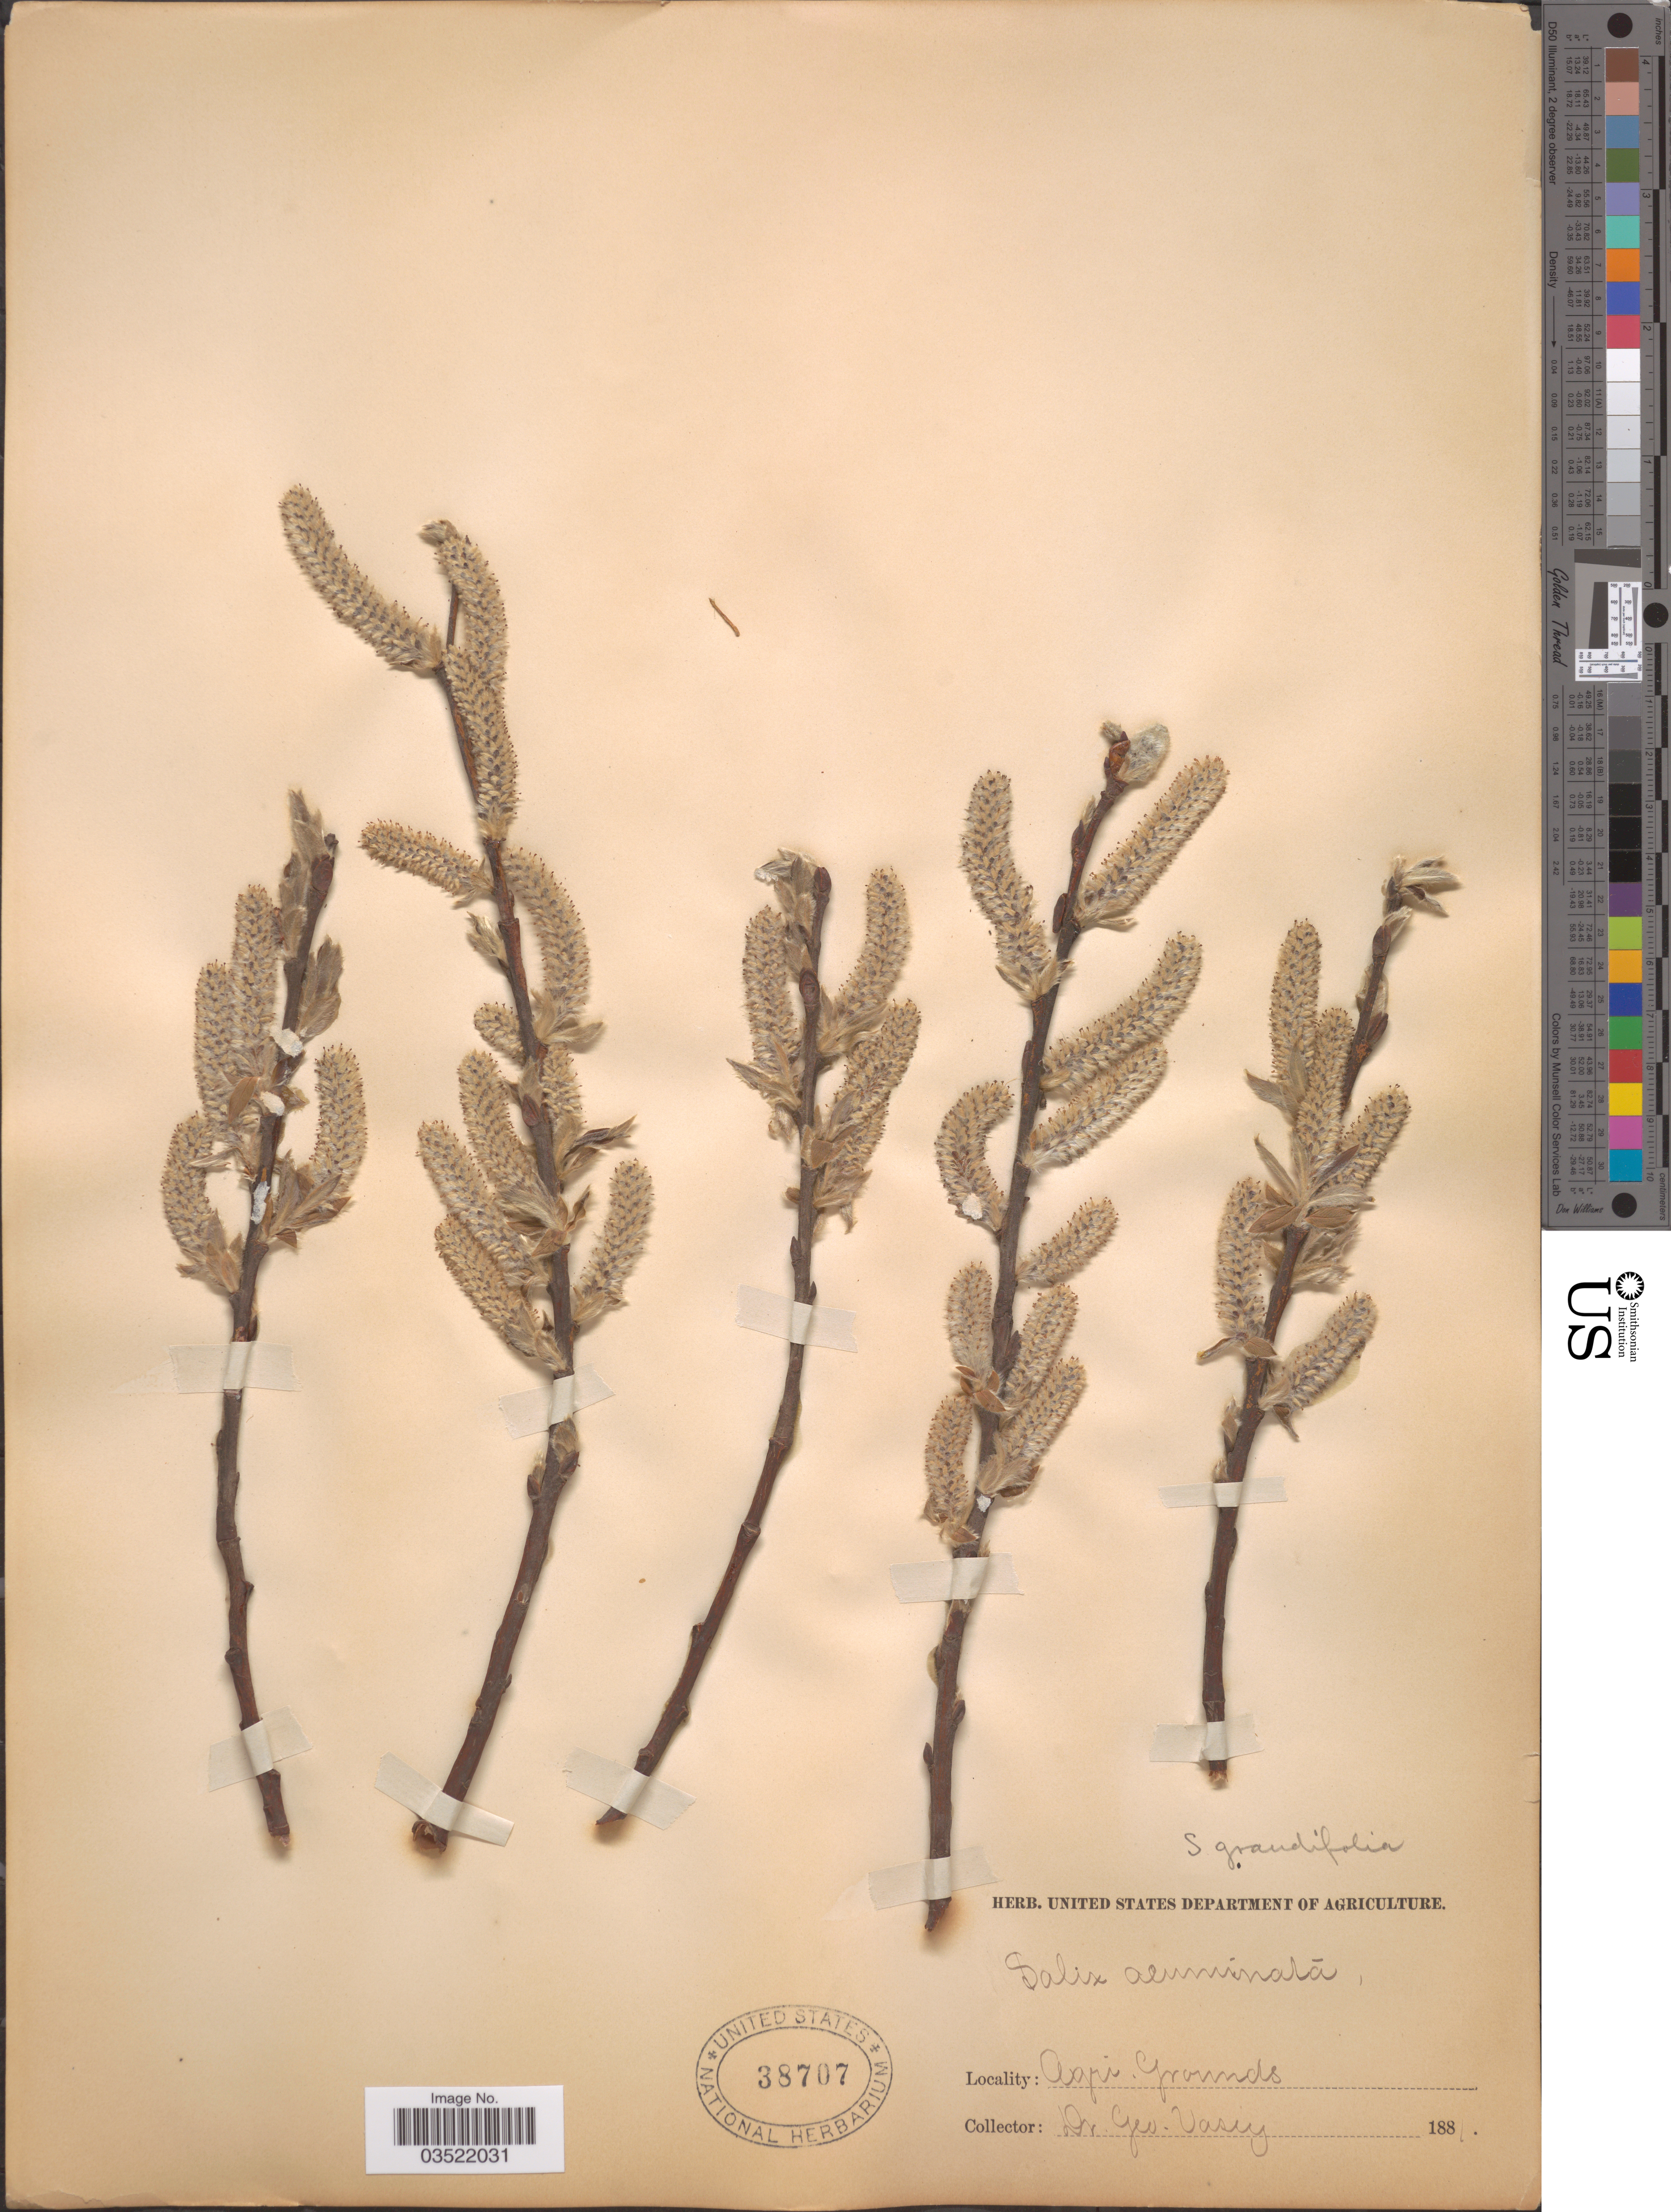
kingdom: Plantae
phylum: Tracheophyta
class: Magnoliopsida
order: Malpighiales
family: Salicaceae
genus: Salix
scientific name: Salix grandifolia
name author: Ser.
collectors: G. Vasey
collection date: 1881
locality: Agri. Grounds.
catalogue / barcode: US 38707